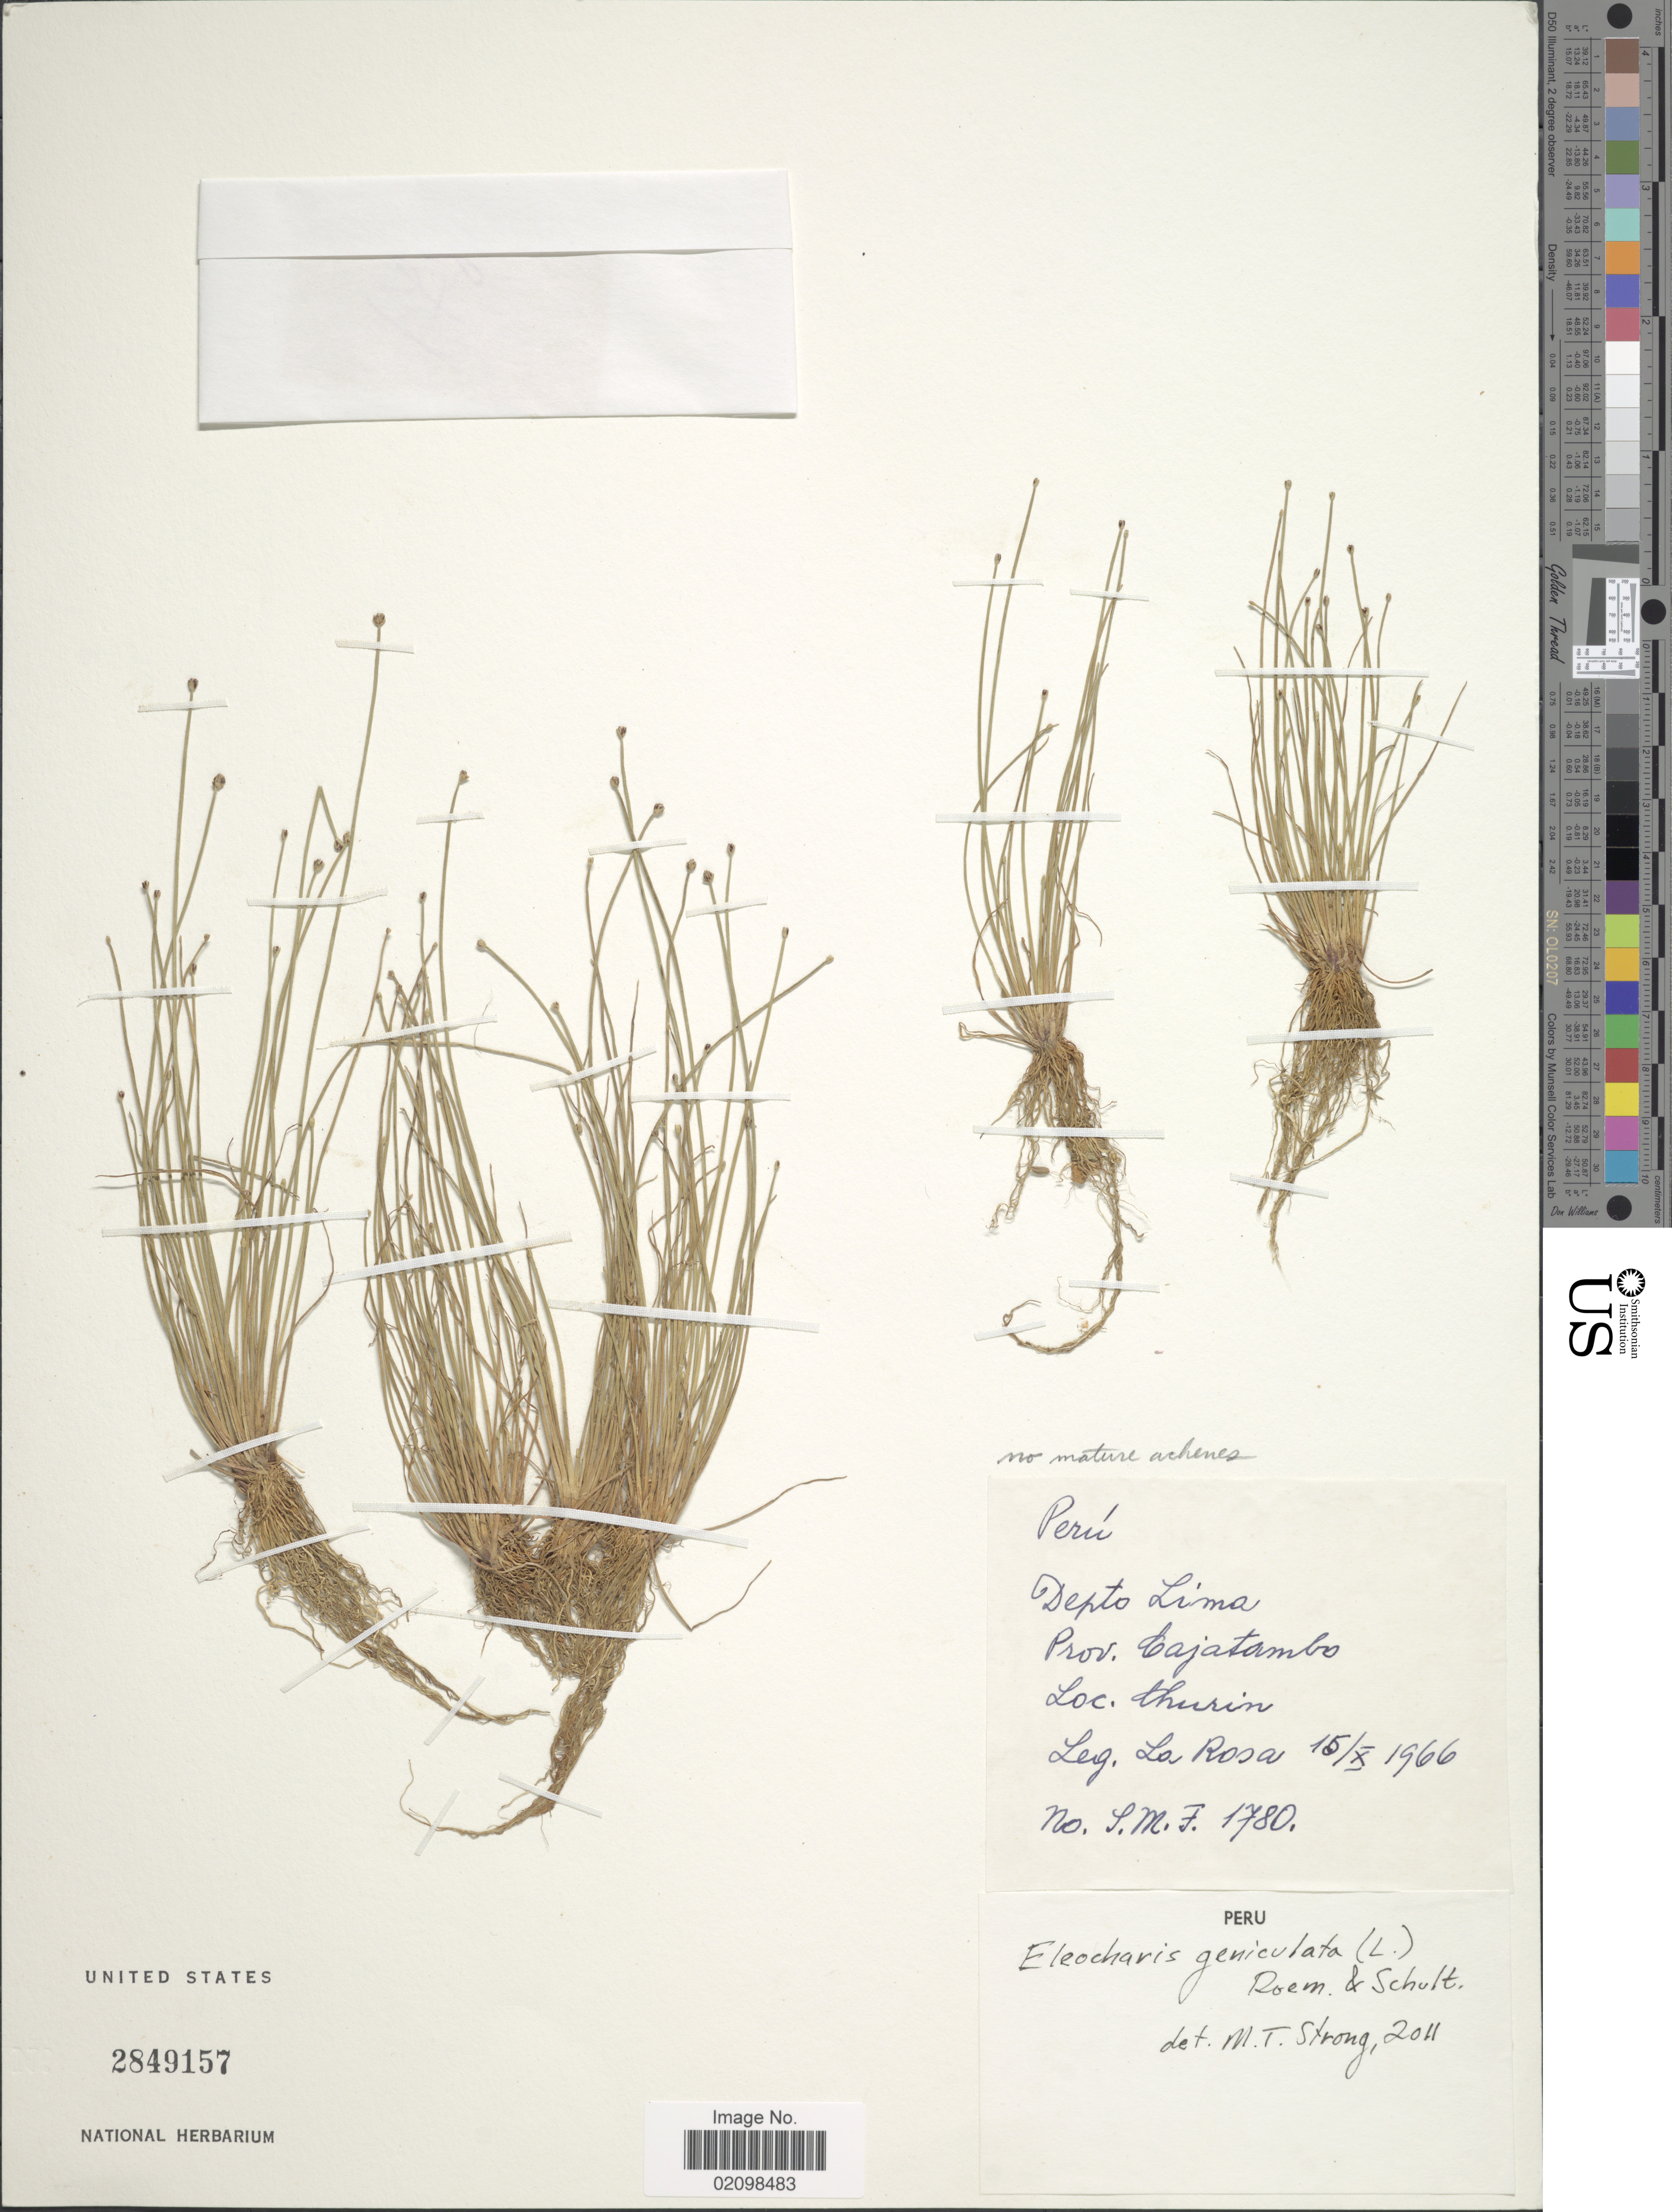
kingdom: Plantae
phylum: Tracheophyta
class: Liliopsida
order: Poales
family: Cyperaceae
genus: Eleocharis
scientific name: Eleocharis geniculata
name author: (L.) Roem. & Schult.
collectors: -. La Rosa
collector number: S.M.F. 1780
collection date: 1966-10-15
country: Peru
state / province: Lima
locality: Prov. Cajatambo. Loc. thurin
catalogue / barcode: US 2849157